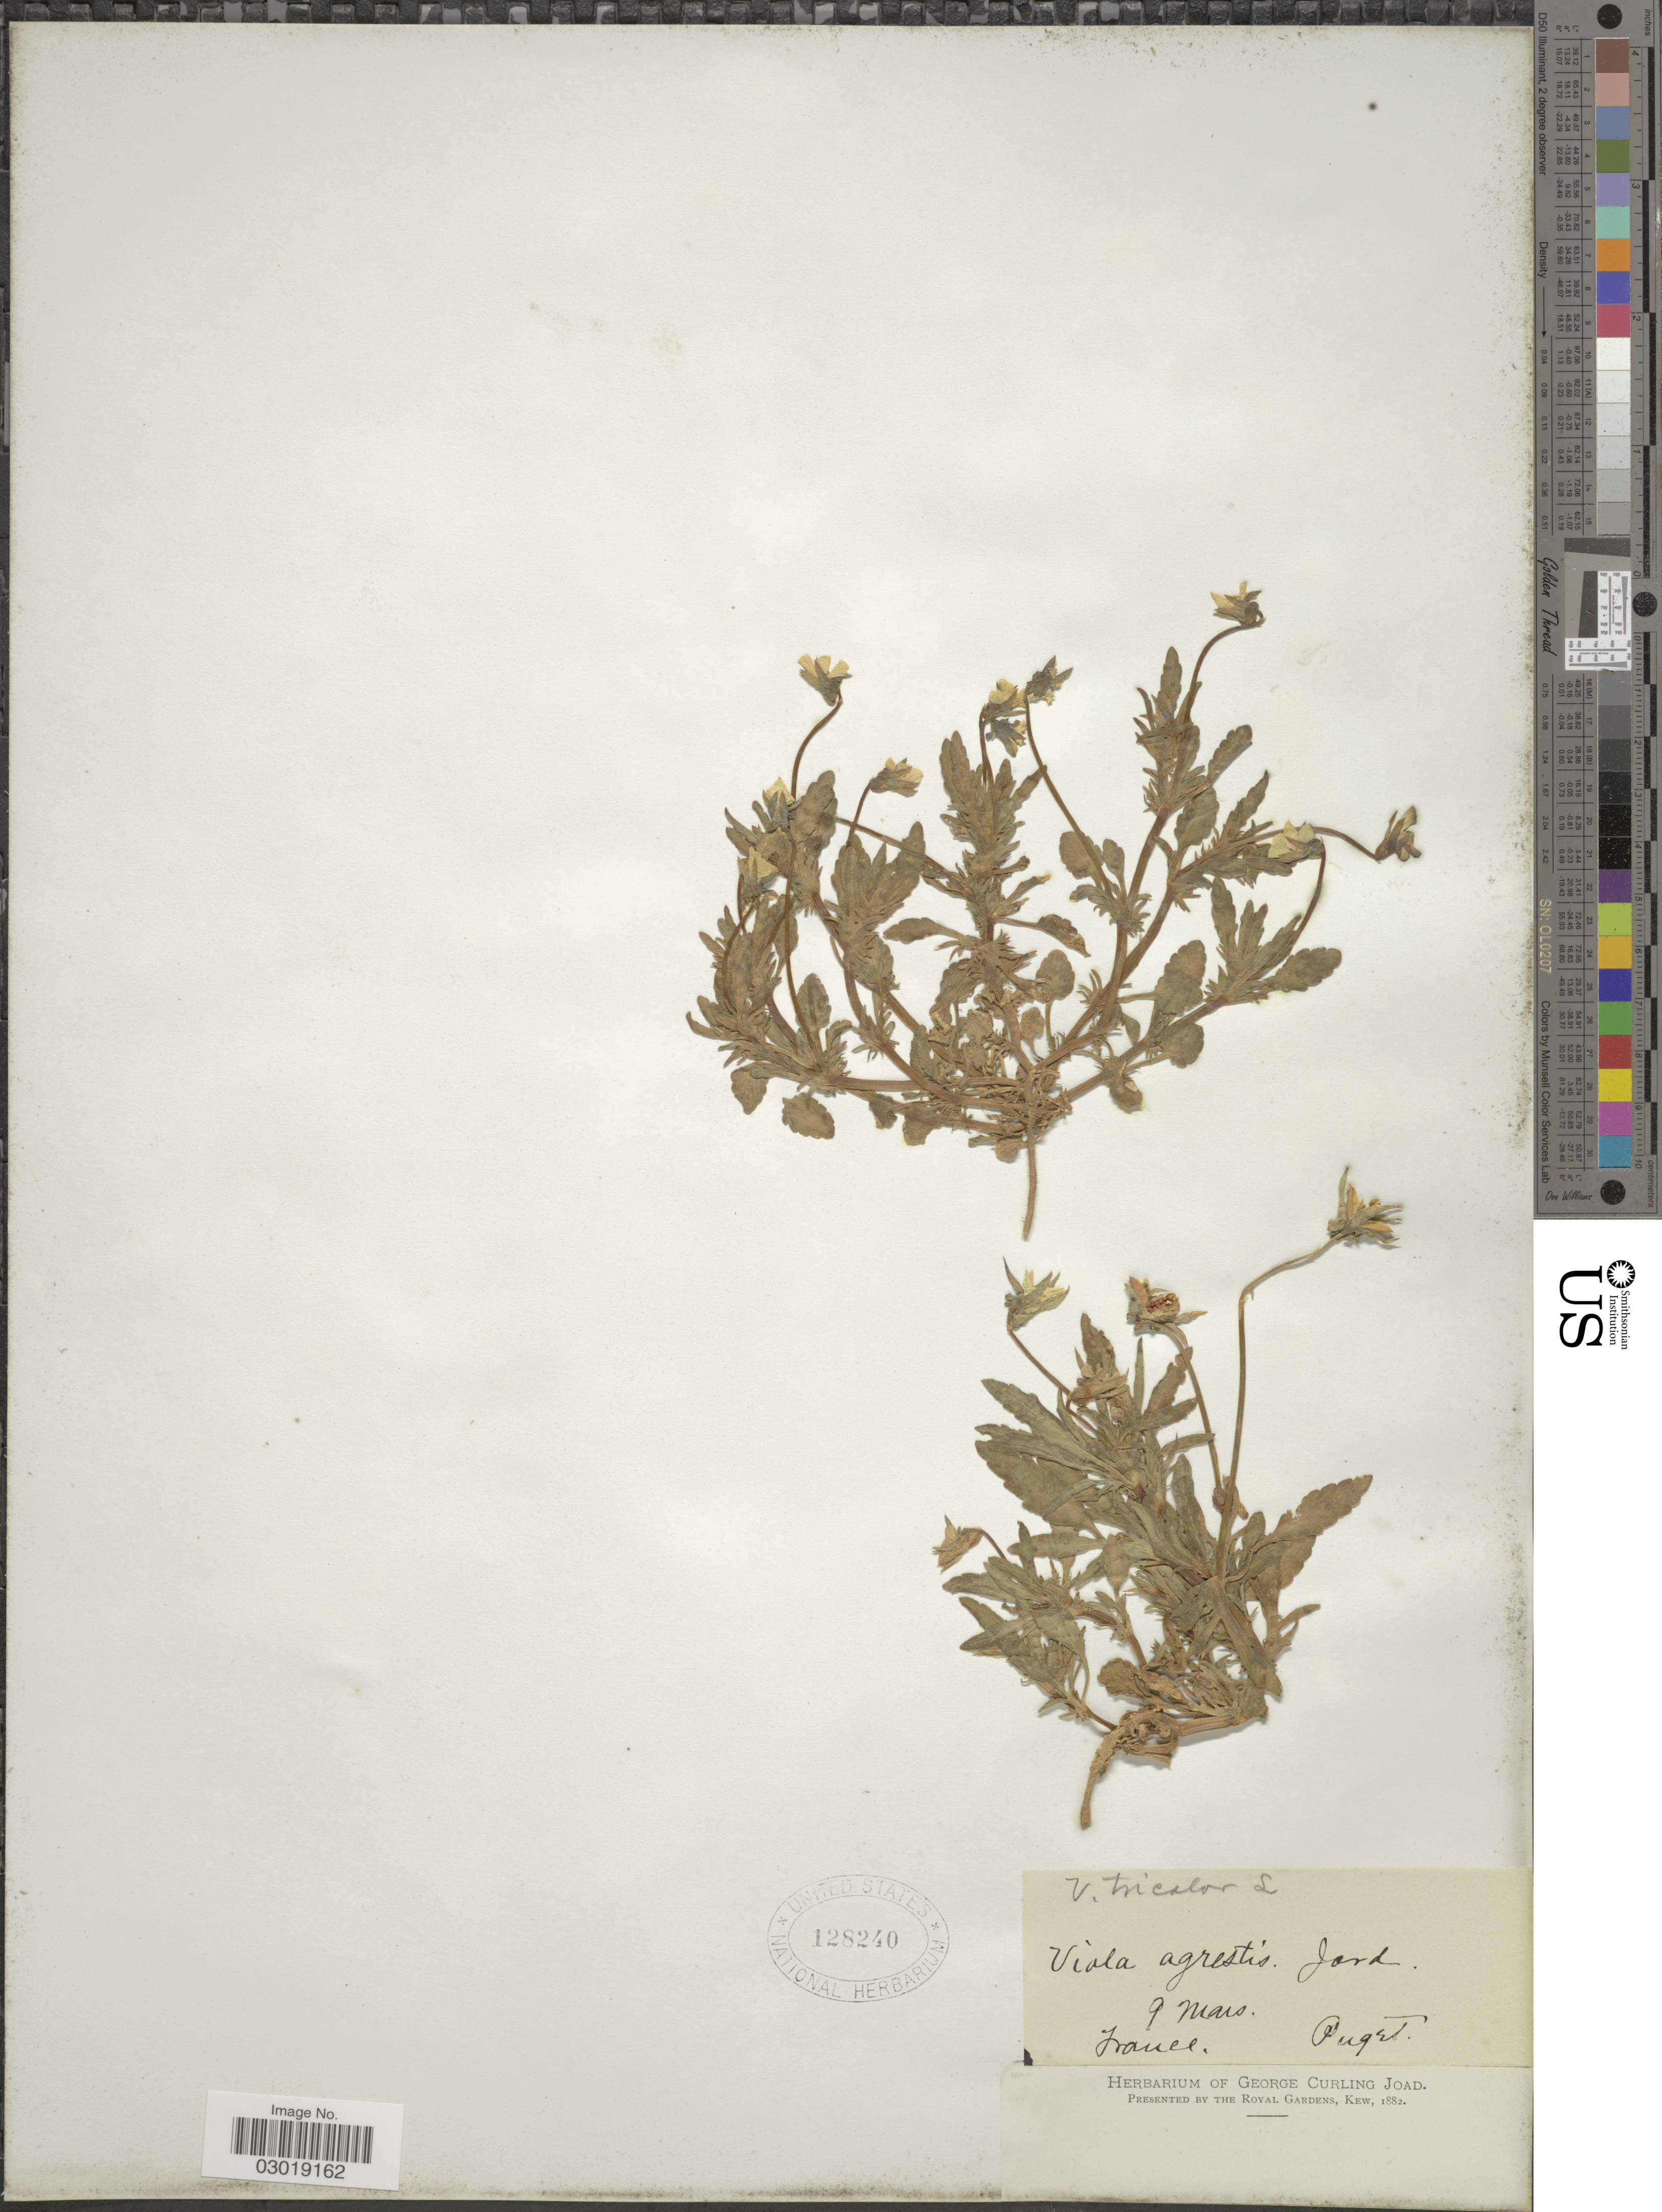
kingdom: Plantae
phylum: Tracheophyta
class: Magnoliopsida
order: Malpighiales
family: Violaceae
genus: Viola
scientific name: Viola tricolor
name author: L.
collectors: -. Puget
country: France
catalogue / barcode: US 128240